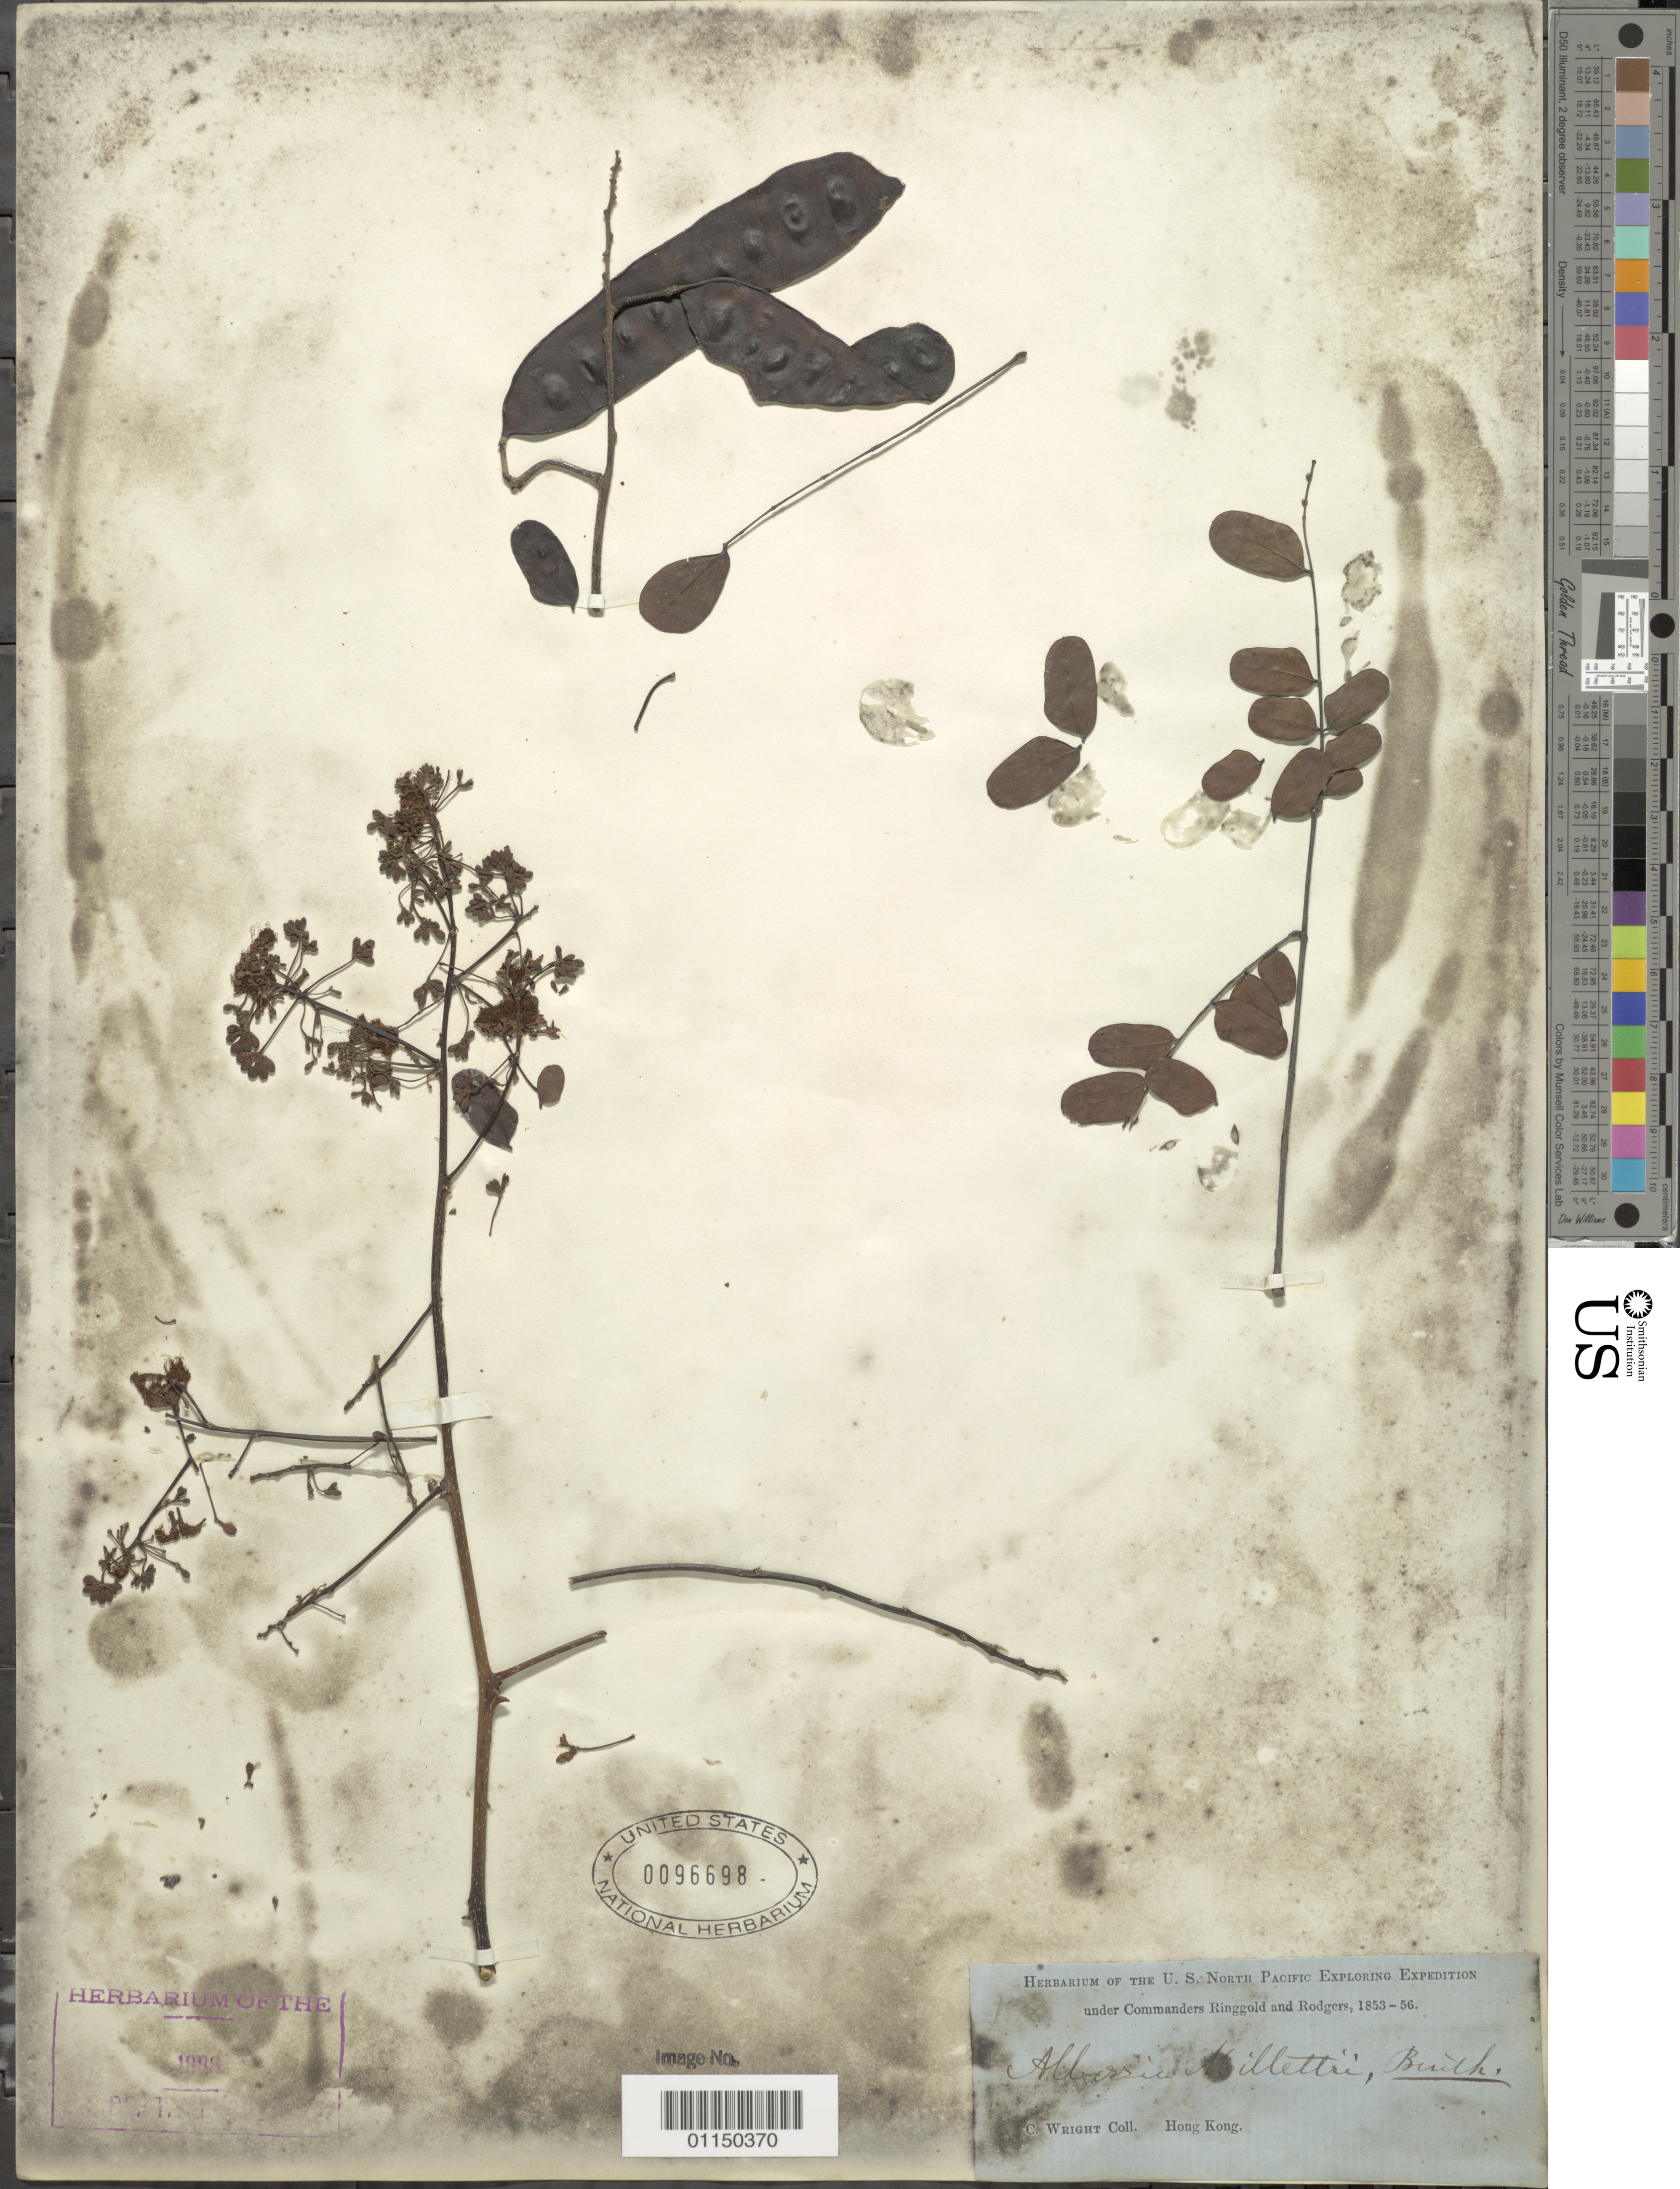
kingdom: Plantae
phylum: Tracheophyta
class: Magnoliopsida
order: Fabales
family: Fabaceae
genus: Albizia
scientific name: Albizia millettii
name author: Benth. ex Hook.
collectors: C. Wright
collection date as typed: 1853 to -- -- 1856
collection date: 1853/1856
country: China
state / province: Hong Kong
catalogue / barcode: US 96698